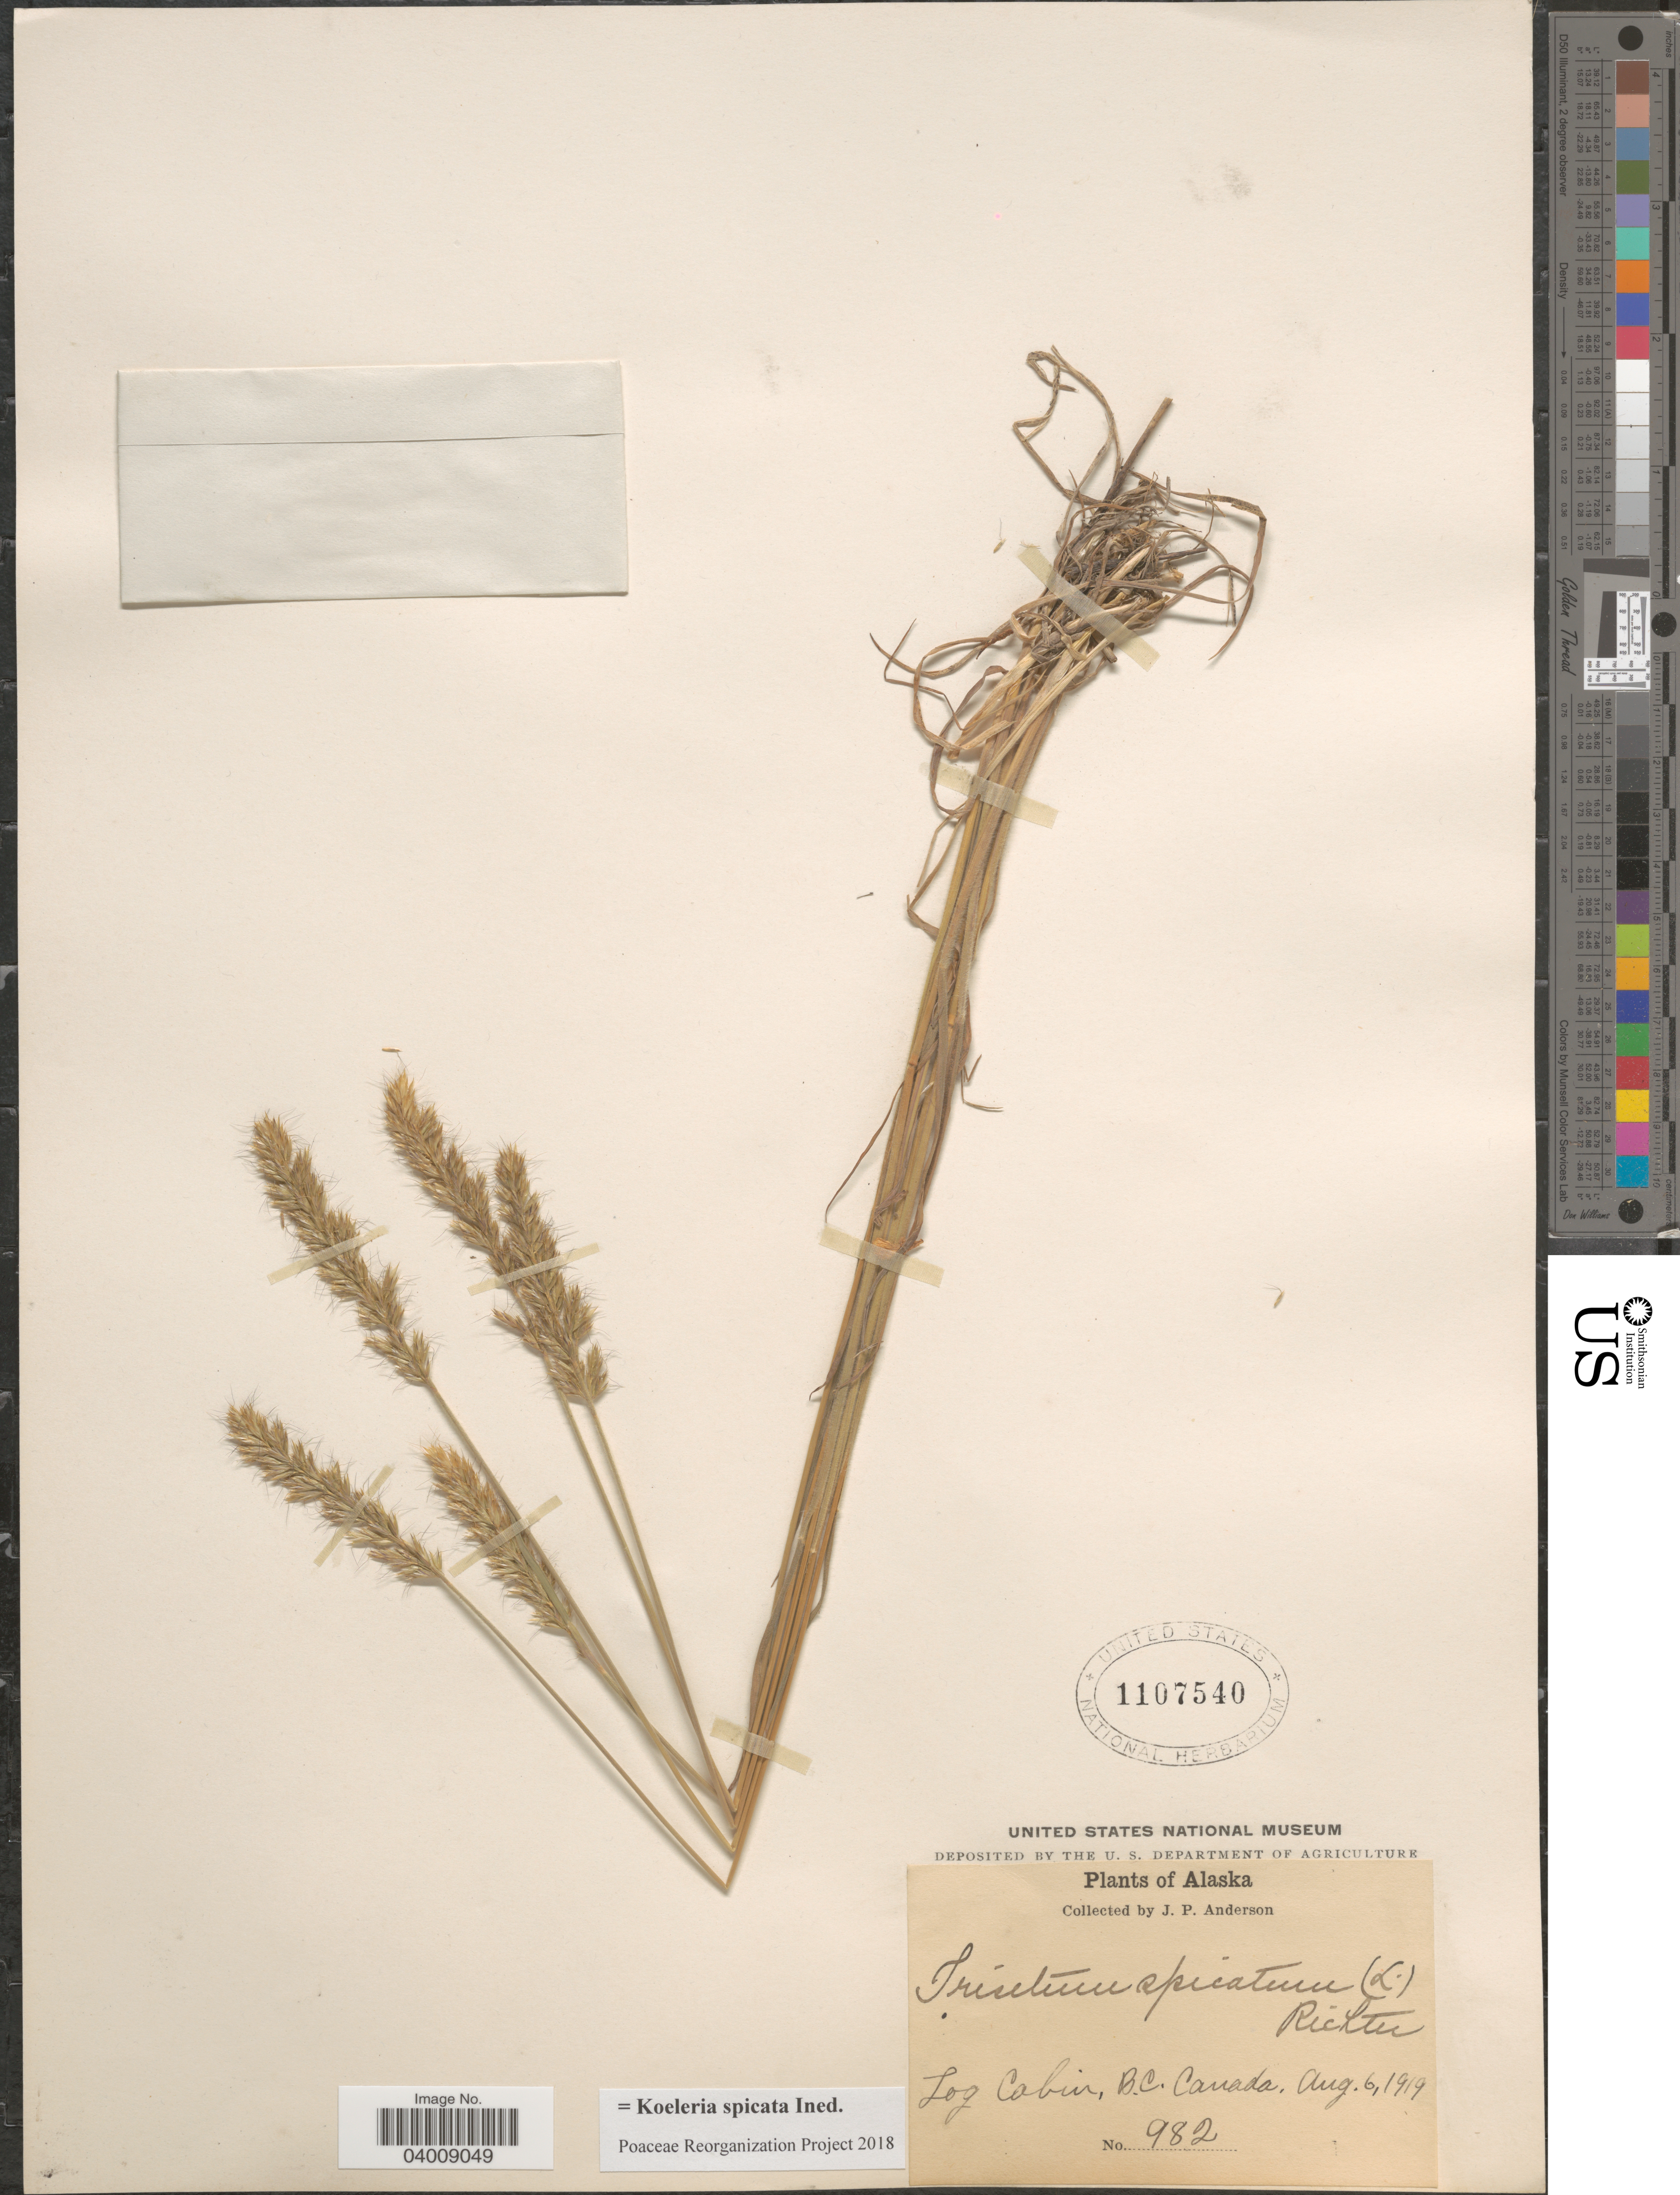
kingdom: Plantae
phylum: Tracheophyta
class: Liliopsida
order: Poales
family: Poaceae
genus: Koeleria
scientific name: Koeleria spicata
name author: (L.) Barberá et al.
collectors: J. P. Anderson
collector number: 982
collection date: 1919-08-06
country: Canada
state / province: British Columbia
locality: Log Cobin.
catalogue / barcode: US 1107540